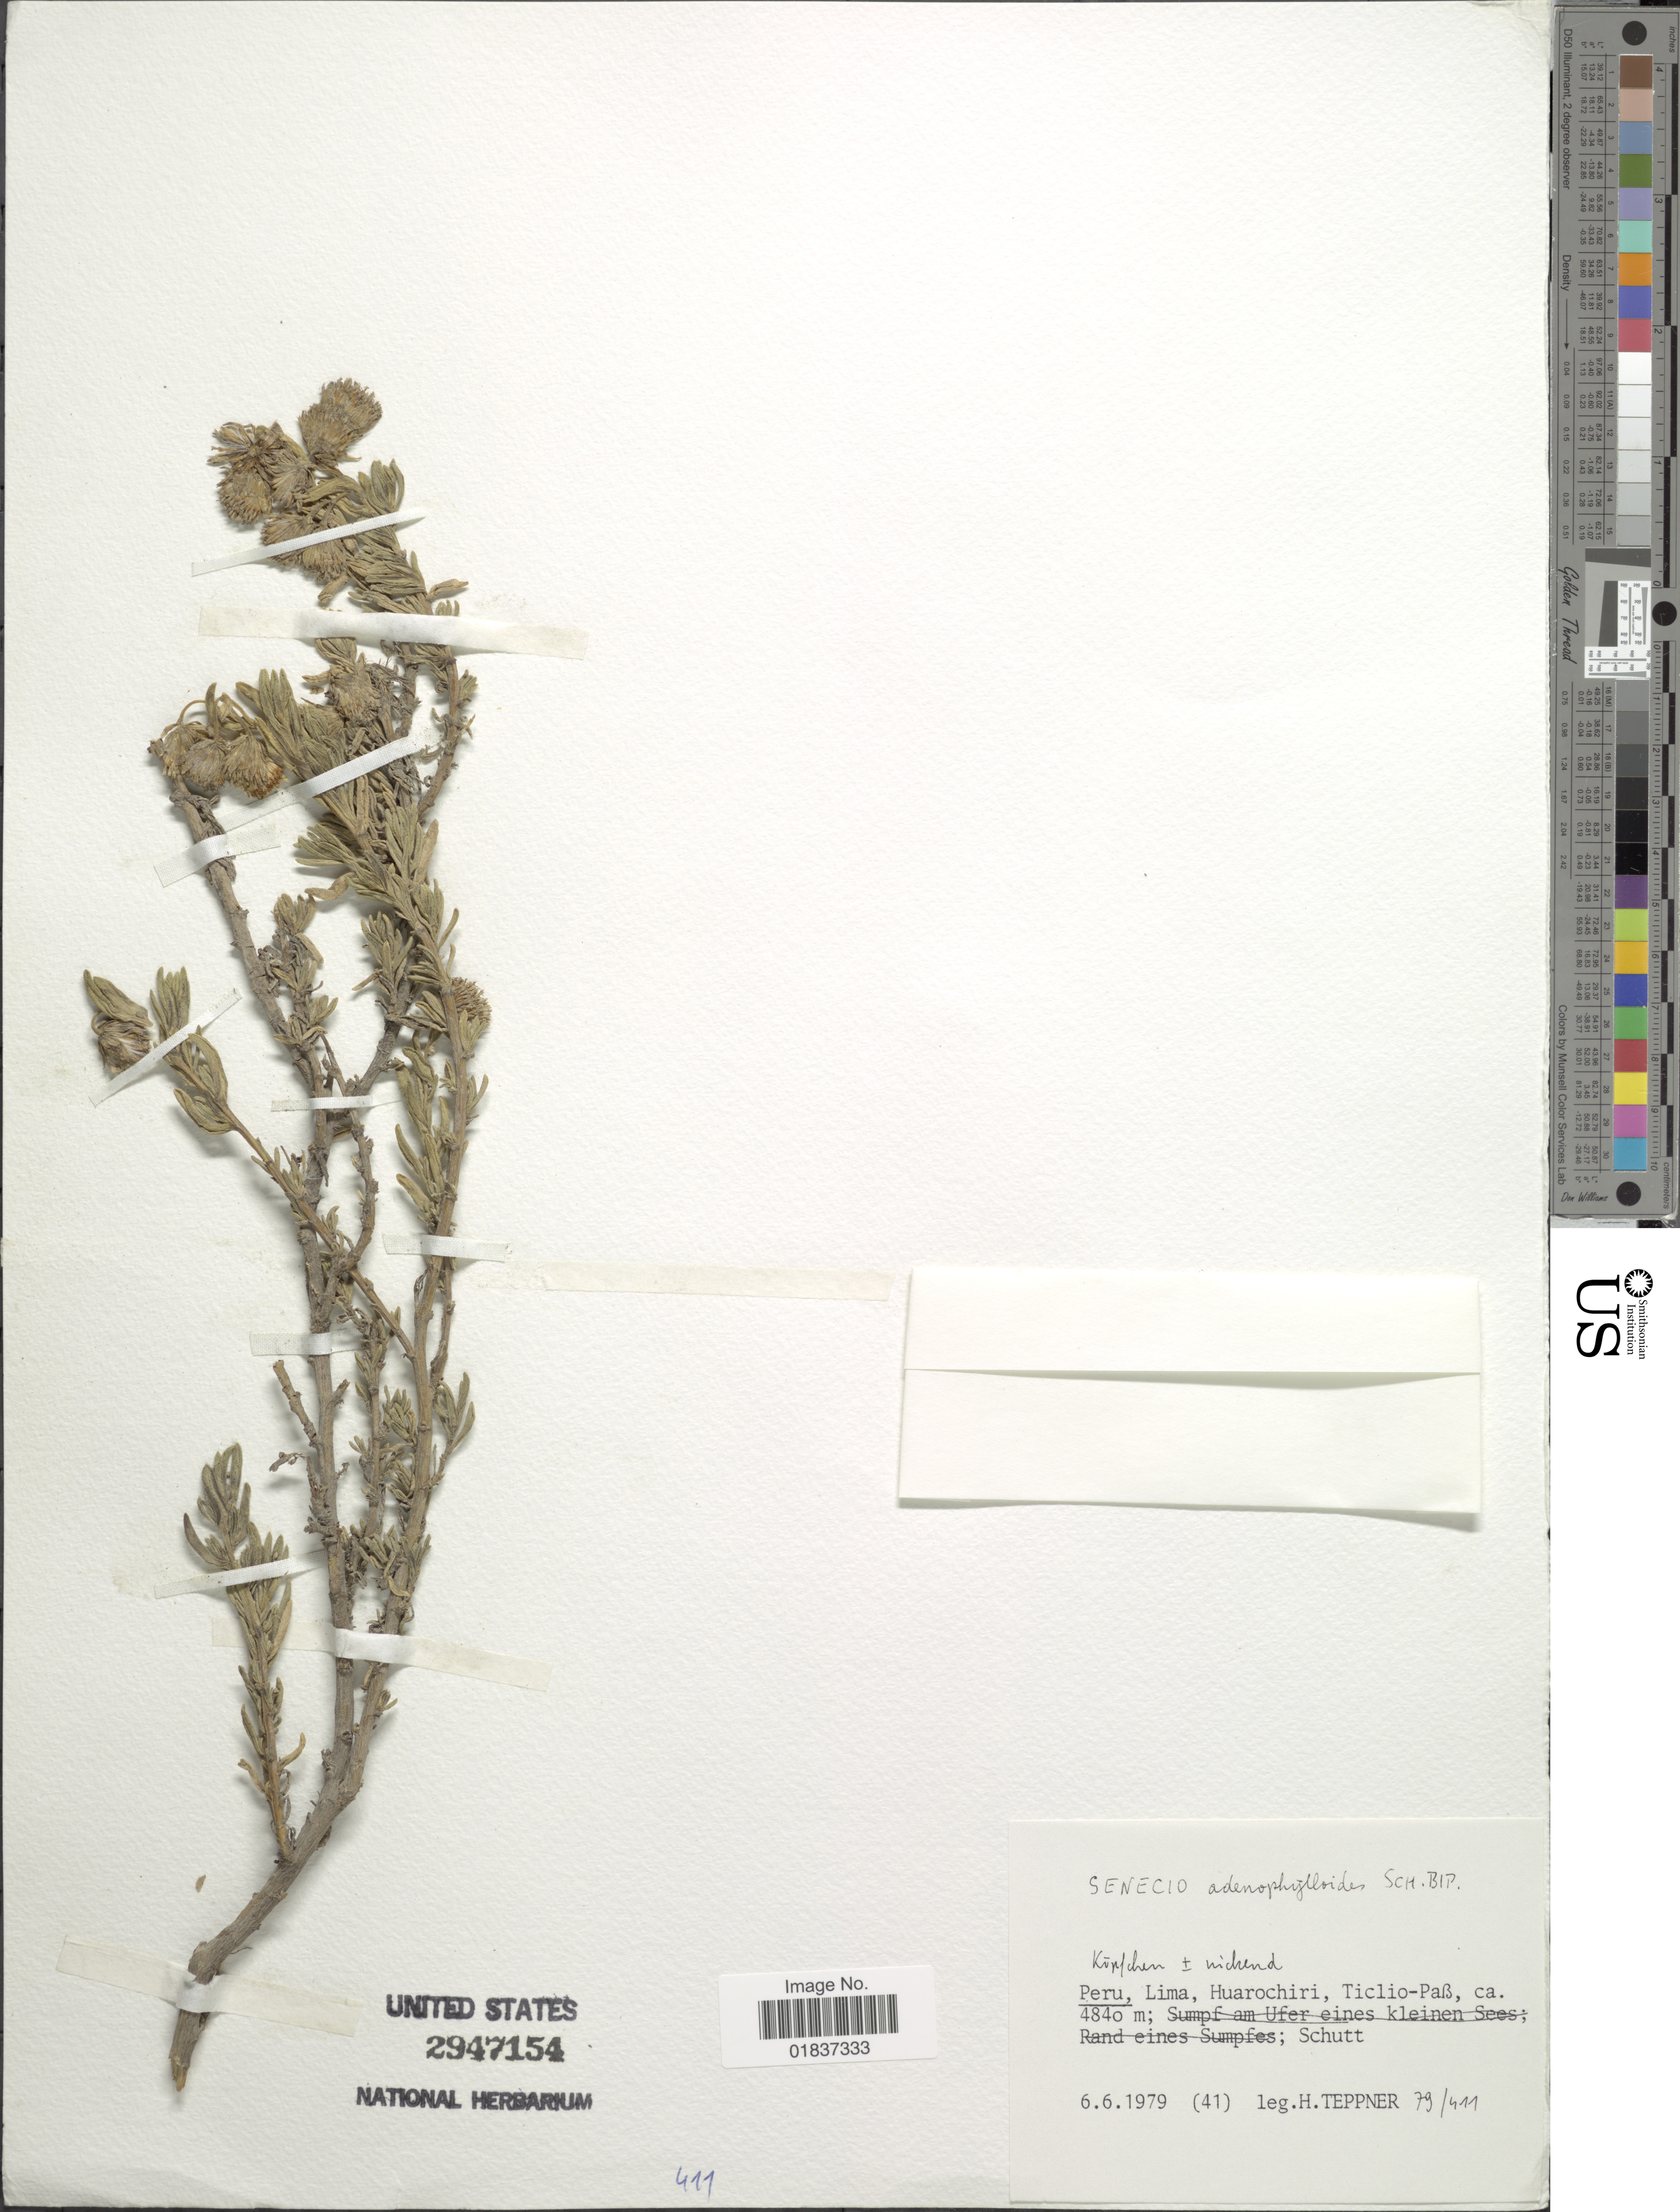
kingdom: Plantae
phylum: Tracheophyta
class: Magnoliopsida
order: Asterales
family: Asteraceae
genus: Senecio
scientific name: Senecio rufescens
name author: DC.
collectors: H. Teppner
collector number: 79/411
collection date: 1979-06-06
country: Peru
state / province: Lima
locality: Lima, Huarochiri, Ticlio-Paß; Schutt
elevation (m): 4840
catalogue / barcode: US 2947154